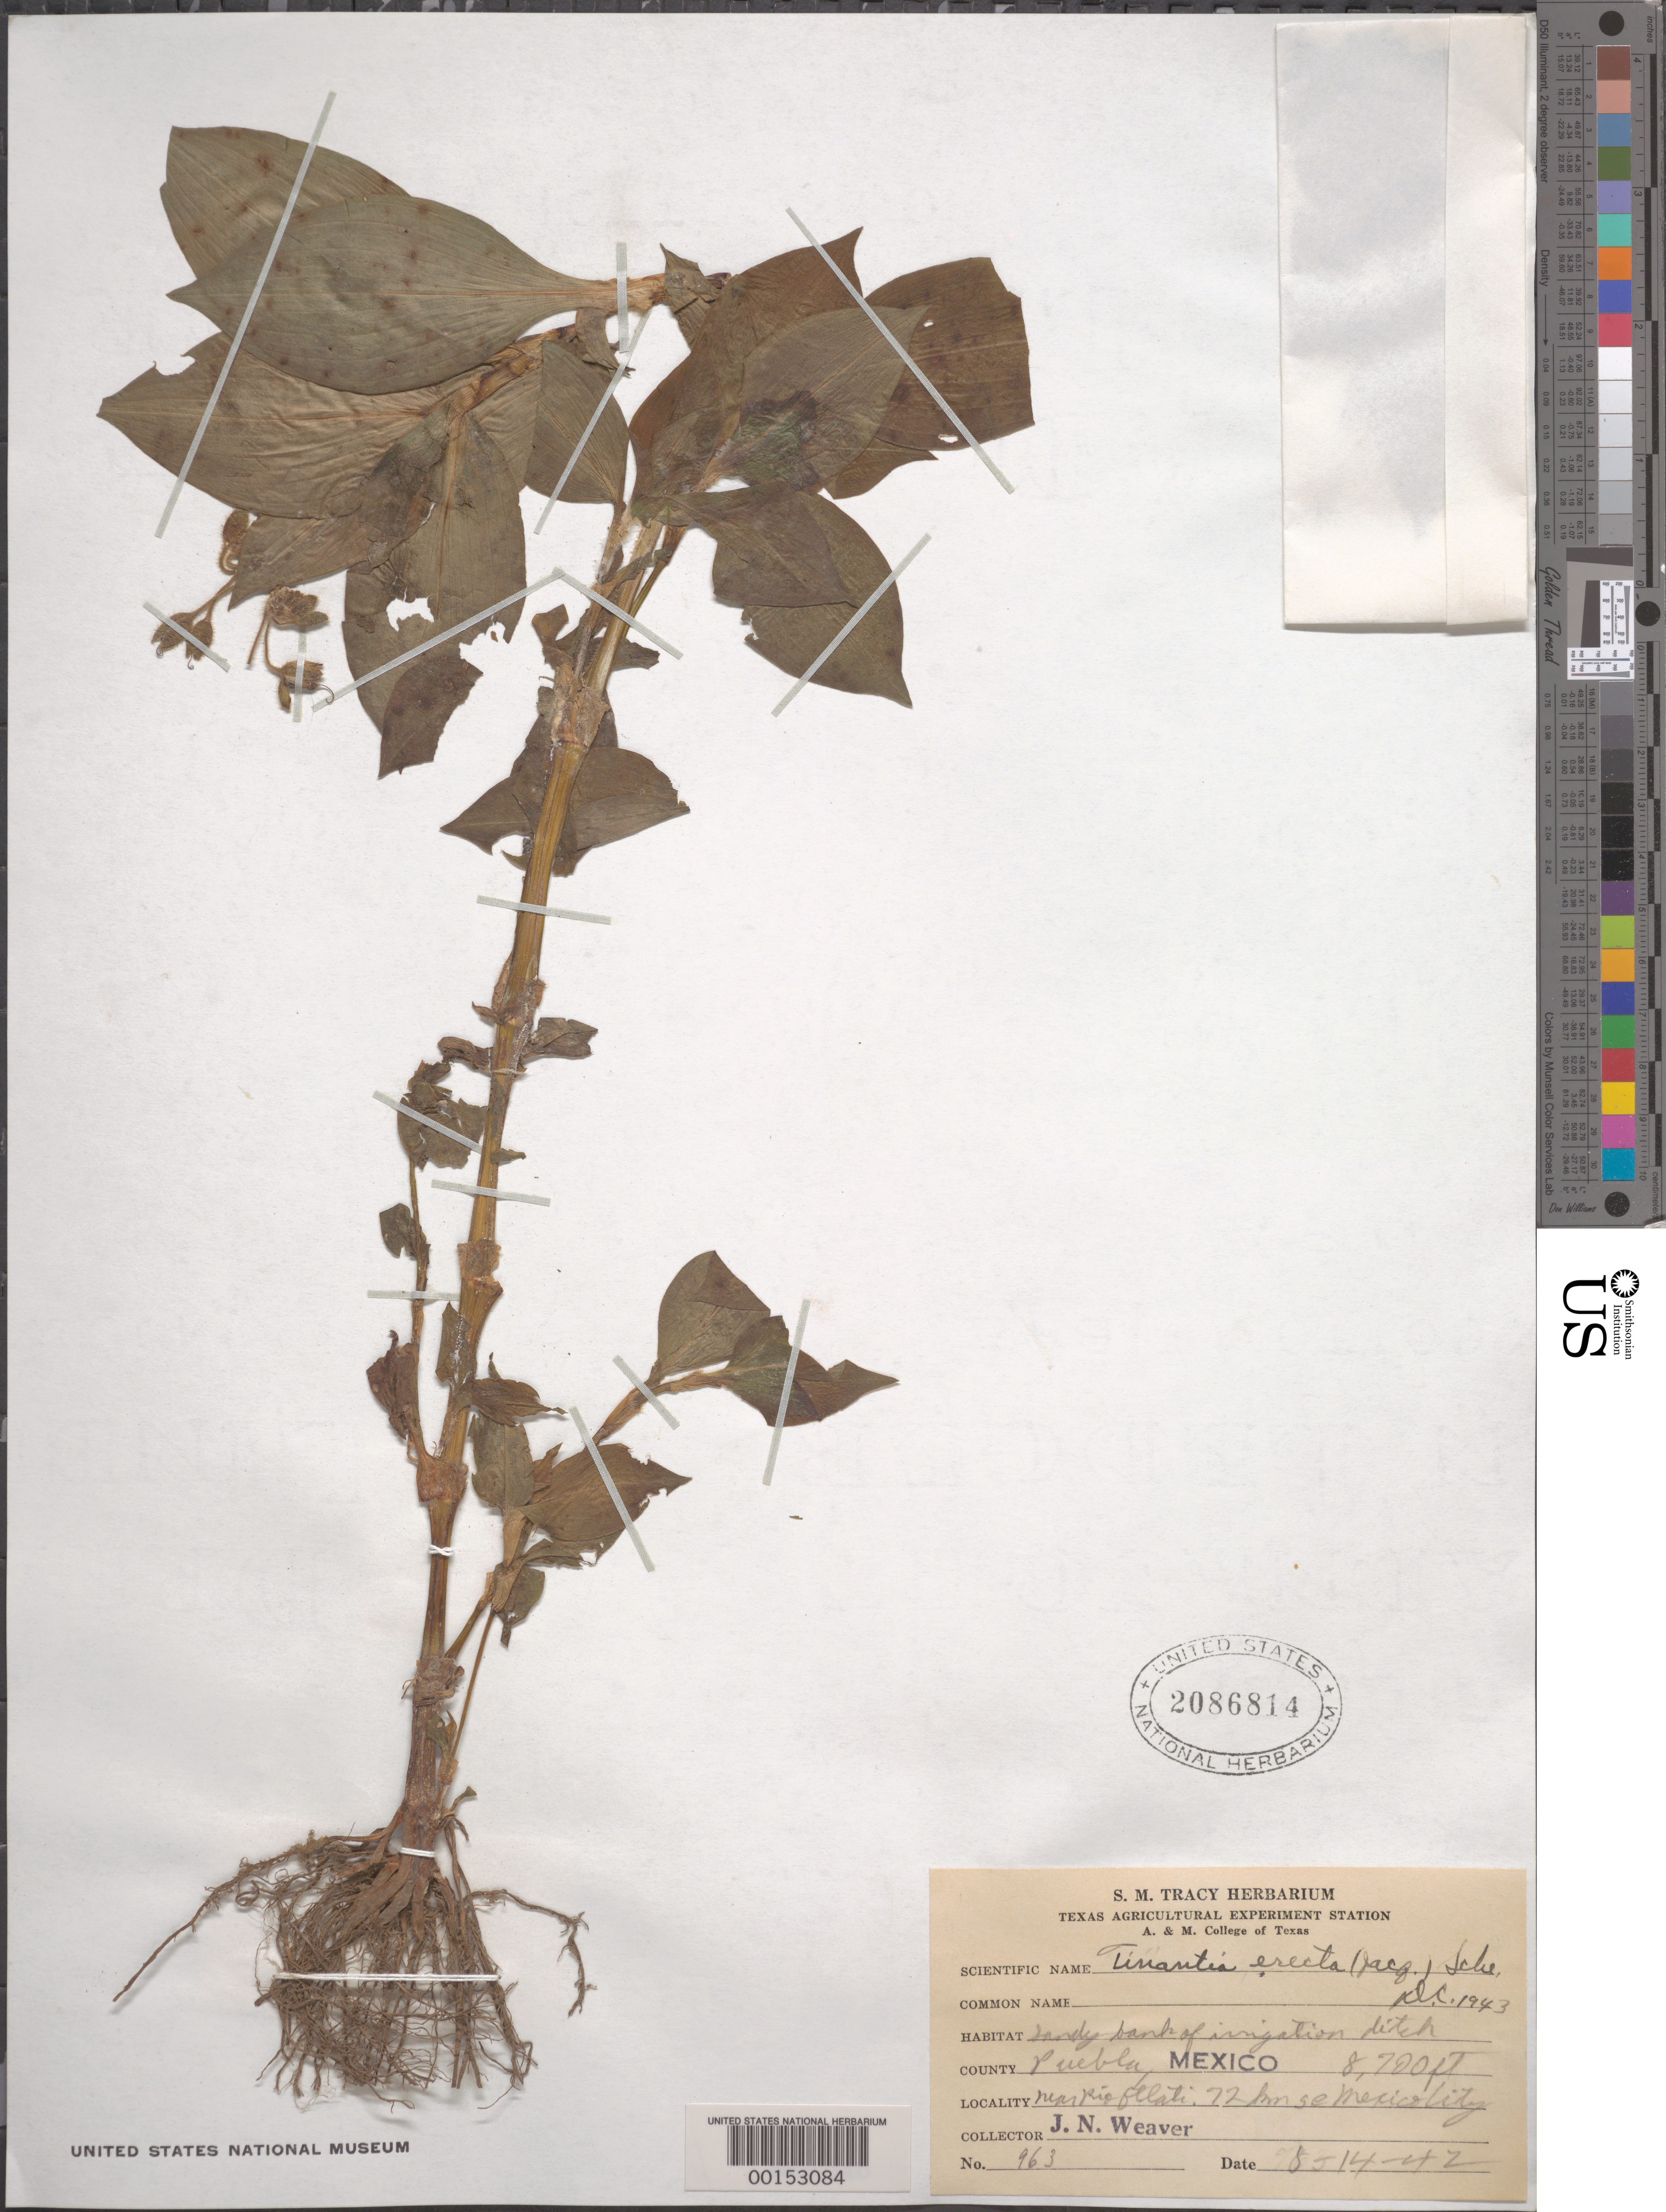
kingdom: Plantae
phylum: Tracheophyta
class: Liliopsida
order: Commelinales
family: Commelinaceae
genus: Tinantia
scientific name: Tinantia erecta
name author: (Jacq.) Fenzl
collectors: J. N. Weaver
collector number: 963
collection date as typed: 14 Aug 1942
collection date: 1942-08-14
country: Mexico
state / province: Puebla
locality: Near rio otlati, SE of Mexico City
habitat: Sandy bank of irrigation ditch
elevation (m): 2654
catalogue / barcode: US 2086814